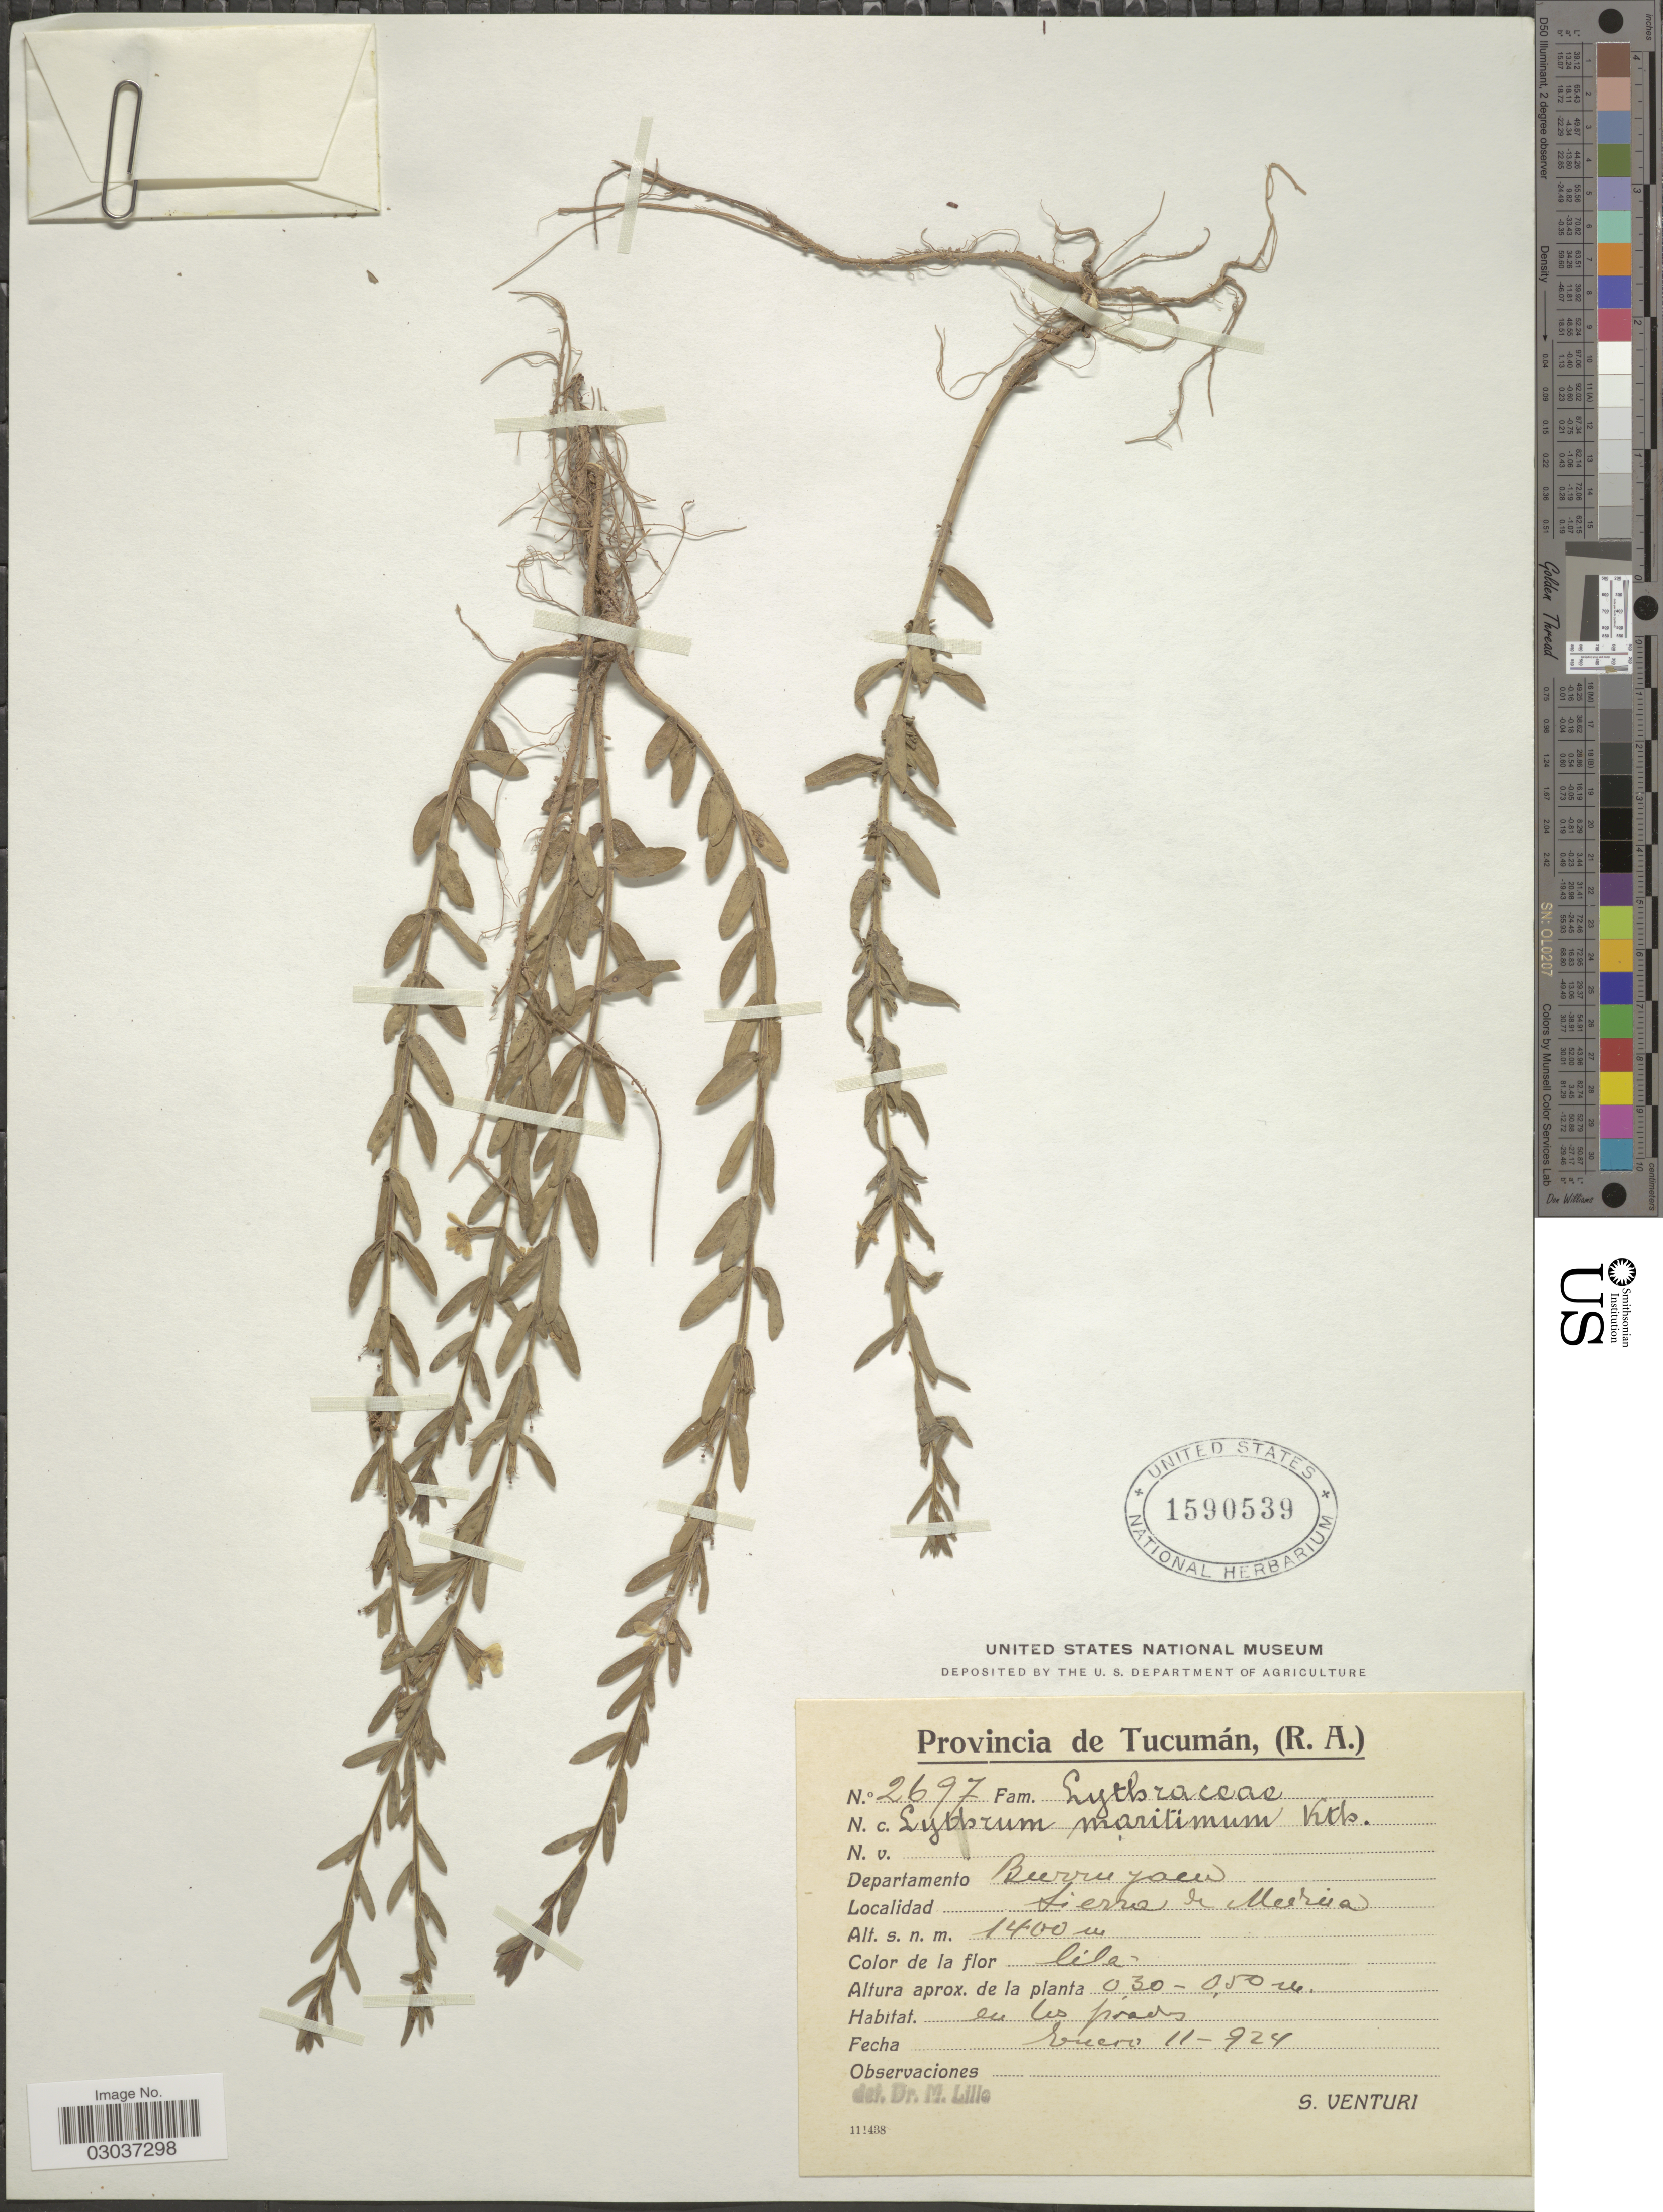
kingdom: Plantae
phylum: Tracheophyta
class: Magnoliopsida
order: Myrtales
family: Lythraceae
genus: Lythrum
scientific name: Lythrum maritimum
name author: Kunth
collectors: S. Venturi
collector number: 2697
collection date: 1924-01-11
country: Argentina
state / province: Tucuman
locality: (R.A.), Departamento Burruzacu. Sierra de Medina.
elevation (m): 1400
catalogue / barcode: US 1590539